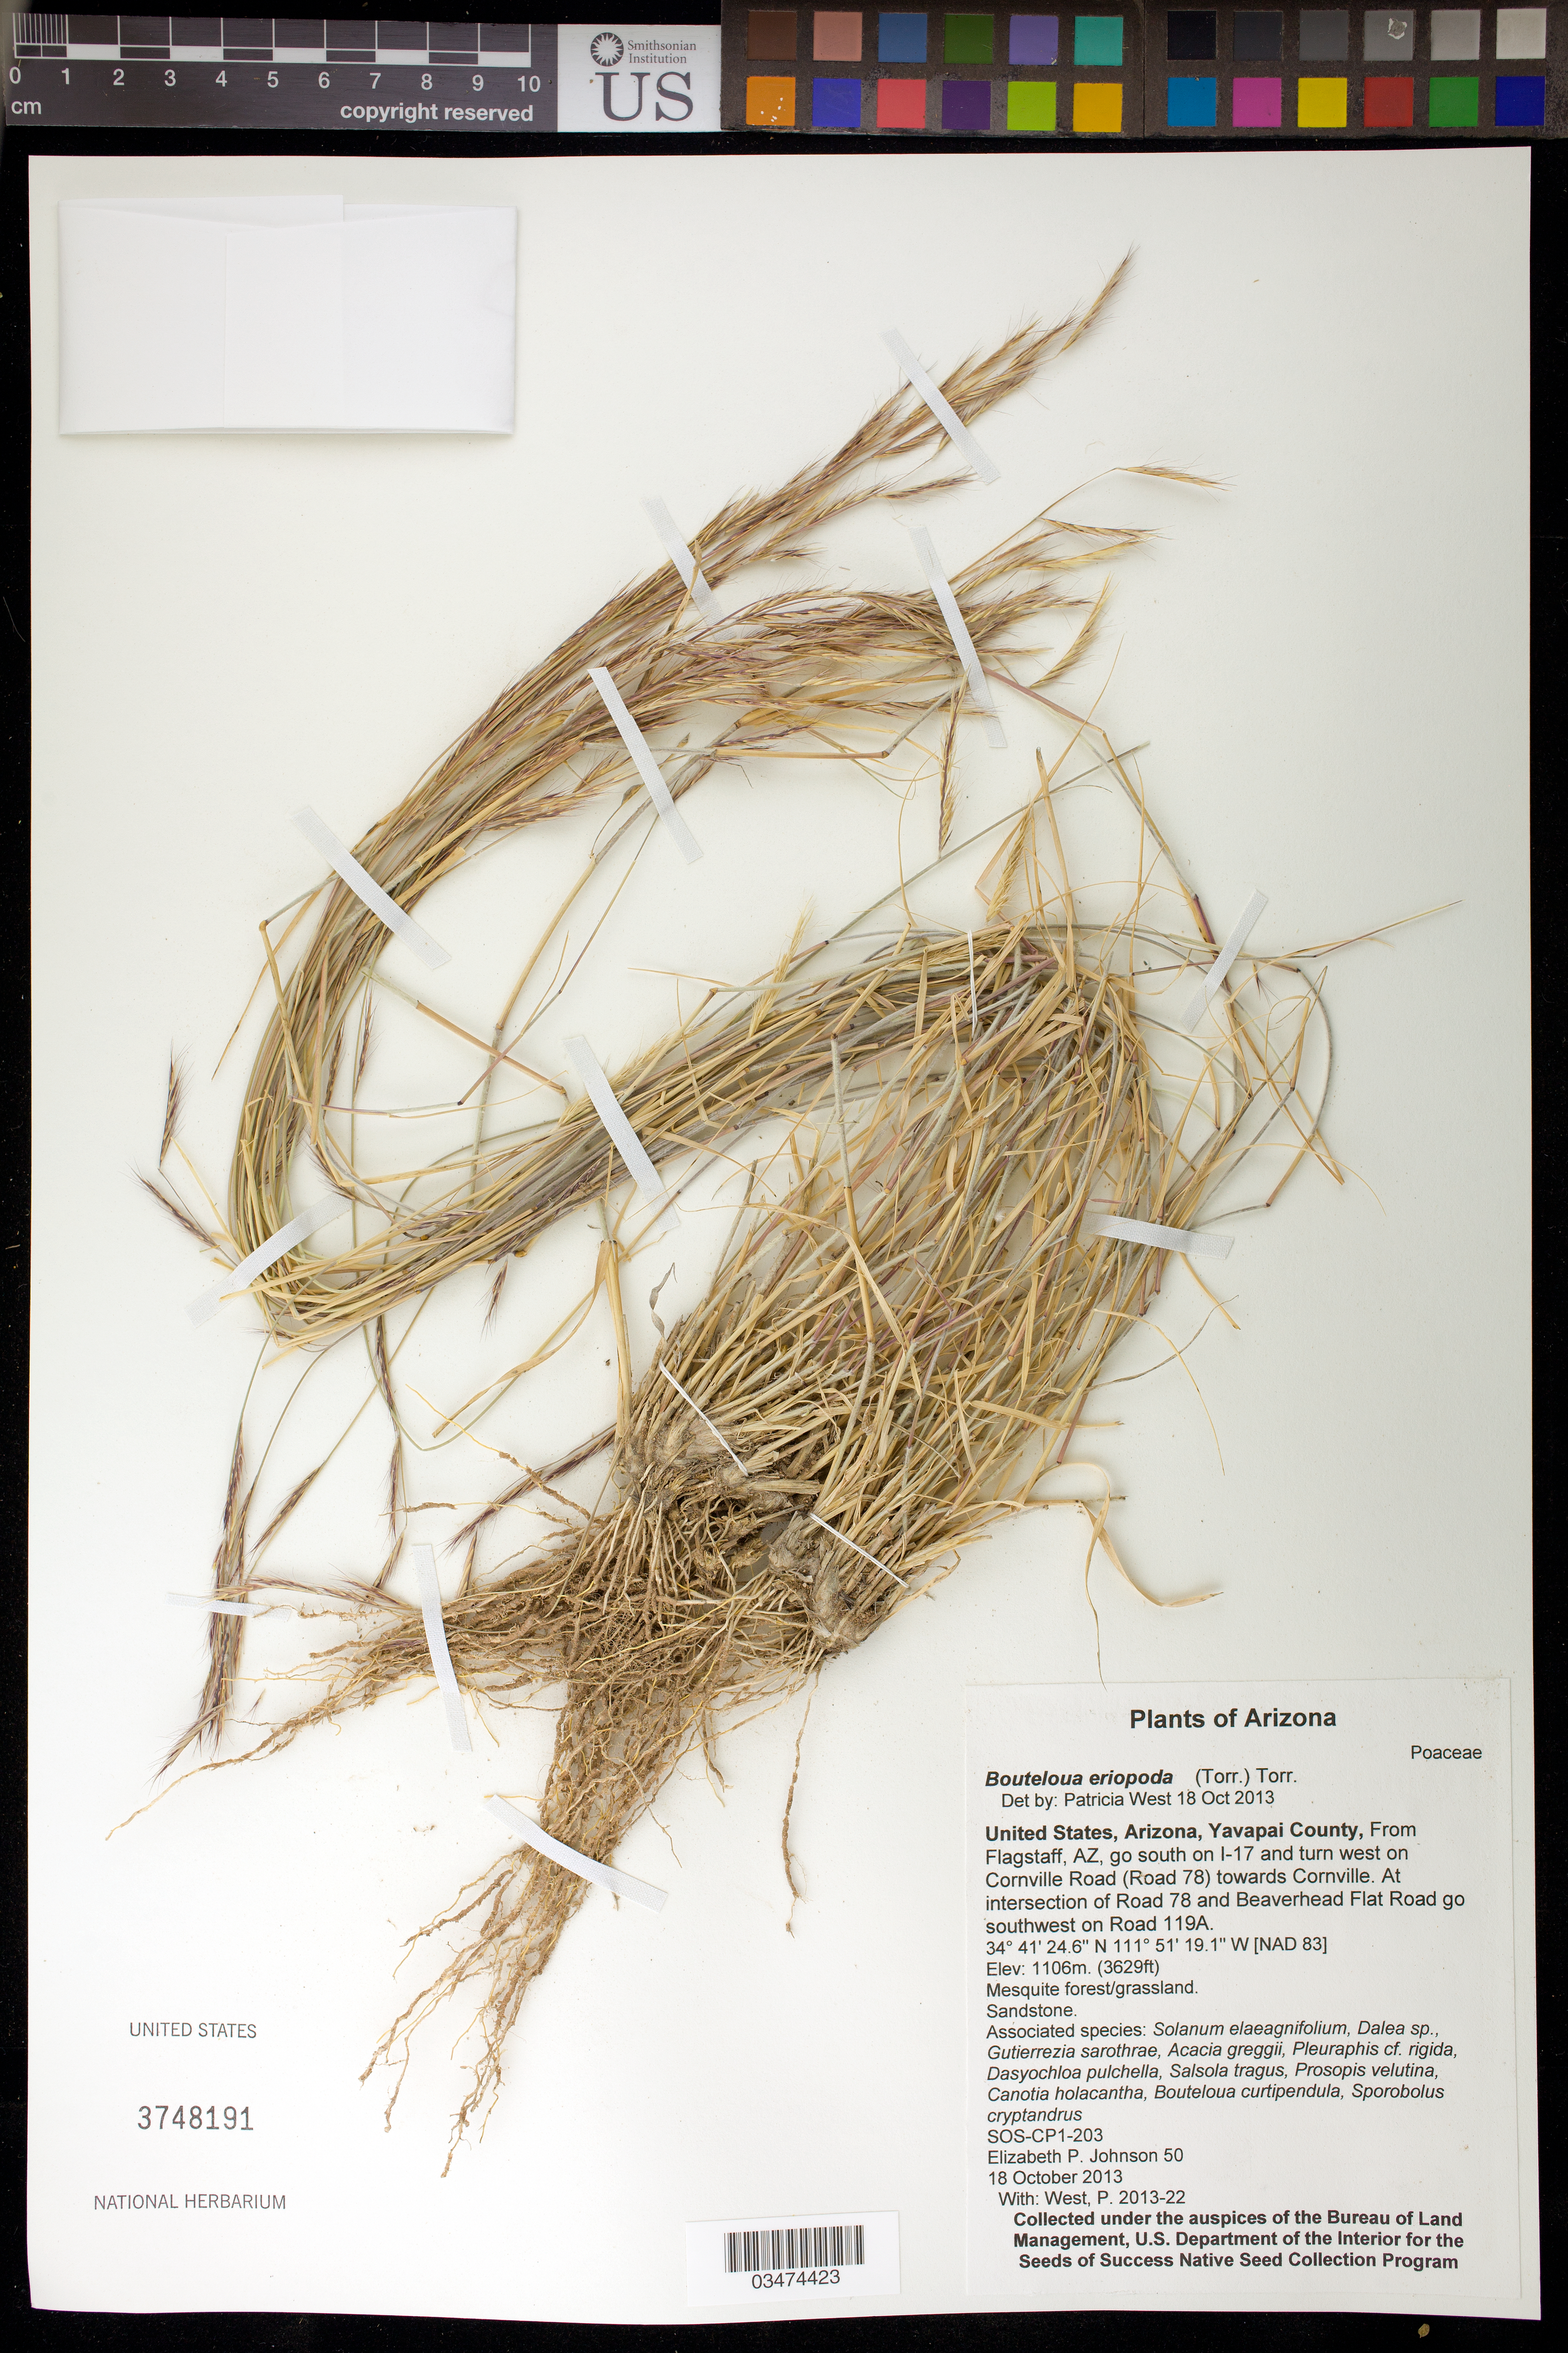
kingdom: Plantae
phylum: Tracheophyta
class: Liliopsida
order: Poales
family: Poaceae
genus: Bouteloua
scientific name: Bouteloua eriopoda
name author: (Torr.) Torr.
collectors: E. Johnson & P. West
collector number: CP1-203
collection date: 2013-10-18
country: United States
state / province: Arizona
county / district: Yavapai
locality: At intersection of Rd 78 and Beaverhead Flat Rd go SW on Rd 119A.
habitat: Mesquite forest/grassland. Sandstone.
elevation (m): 1106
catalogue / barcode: US 3748191